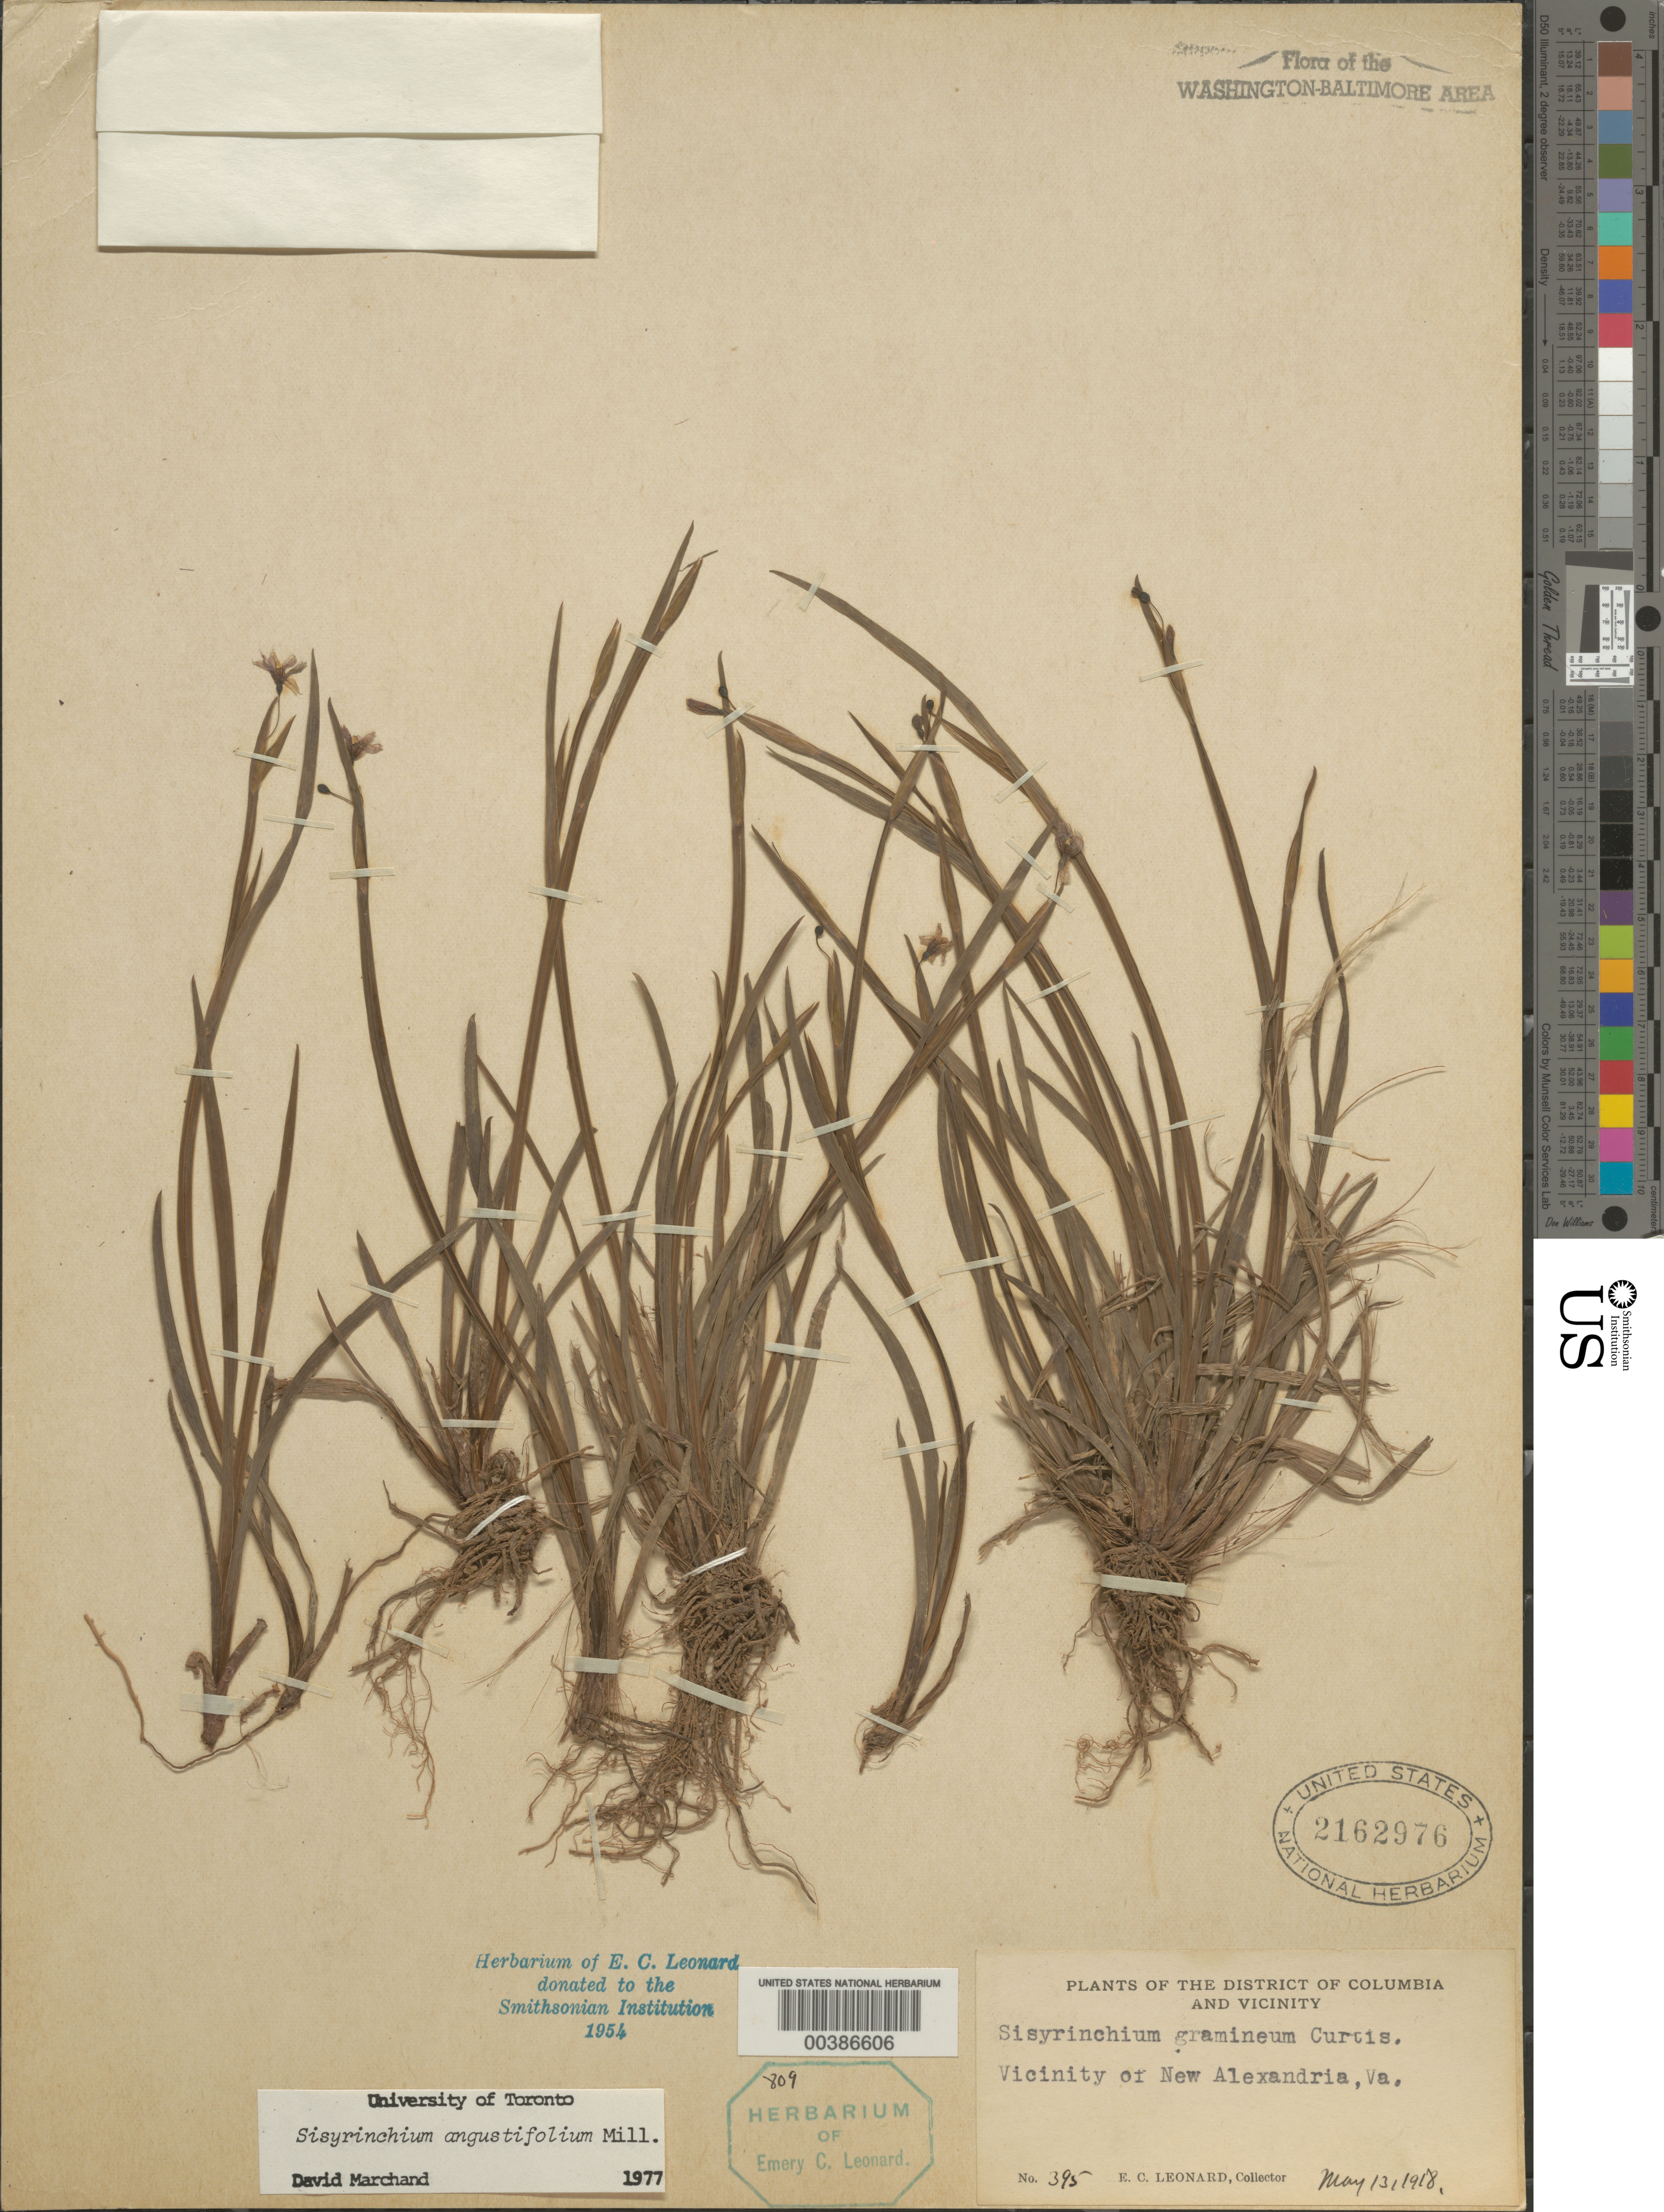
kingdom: Plantae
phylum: Tracheophyta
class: Liliopsida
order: Asparagales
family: Iridaceae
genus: Sisyrinchium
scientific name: Sisyrinchium angustifolium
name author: Mill.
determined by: Marchand, D.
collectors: E. C. Leonard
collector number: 395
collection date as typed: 13 May 1918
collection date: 1918-05-13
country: United States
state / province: Virginia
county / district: Fairfax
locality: Vicinity of New Alexandria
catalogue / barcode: US 2162976